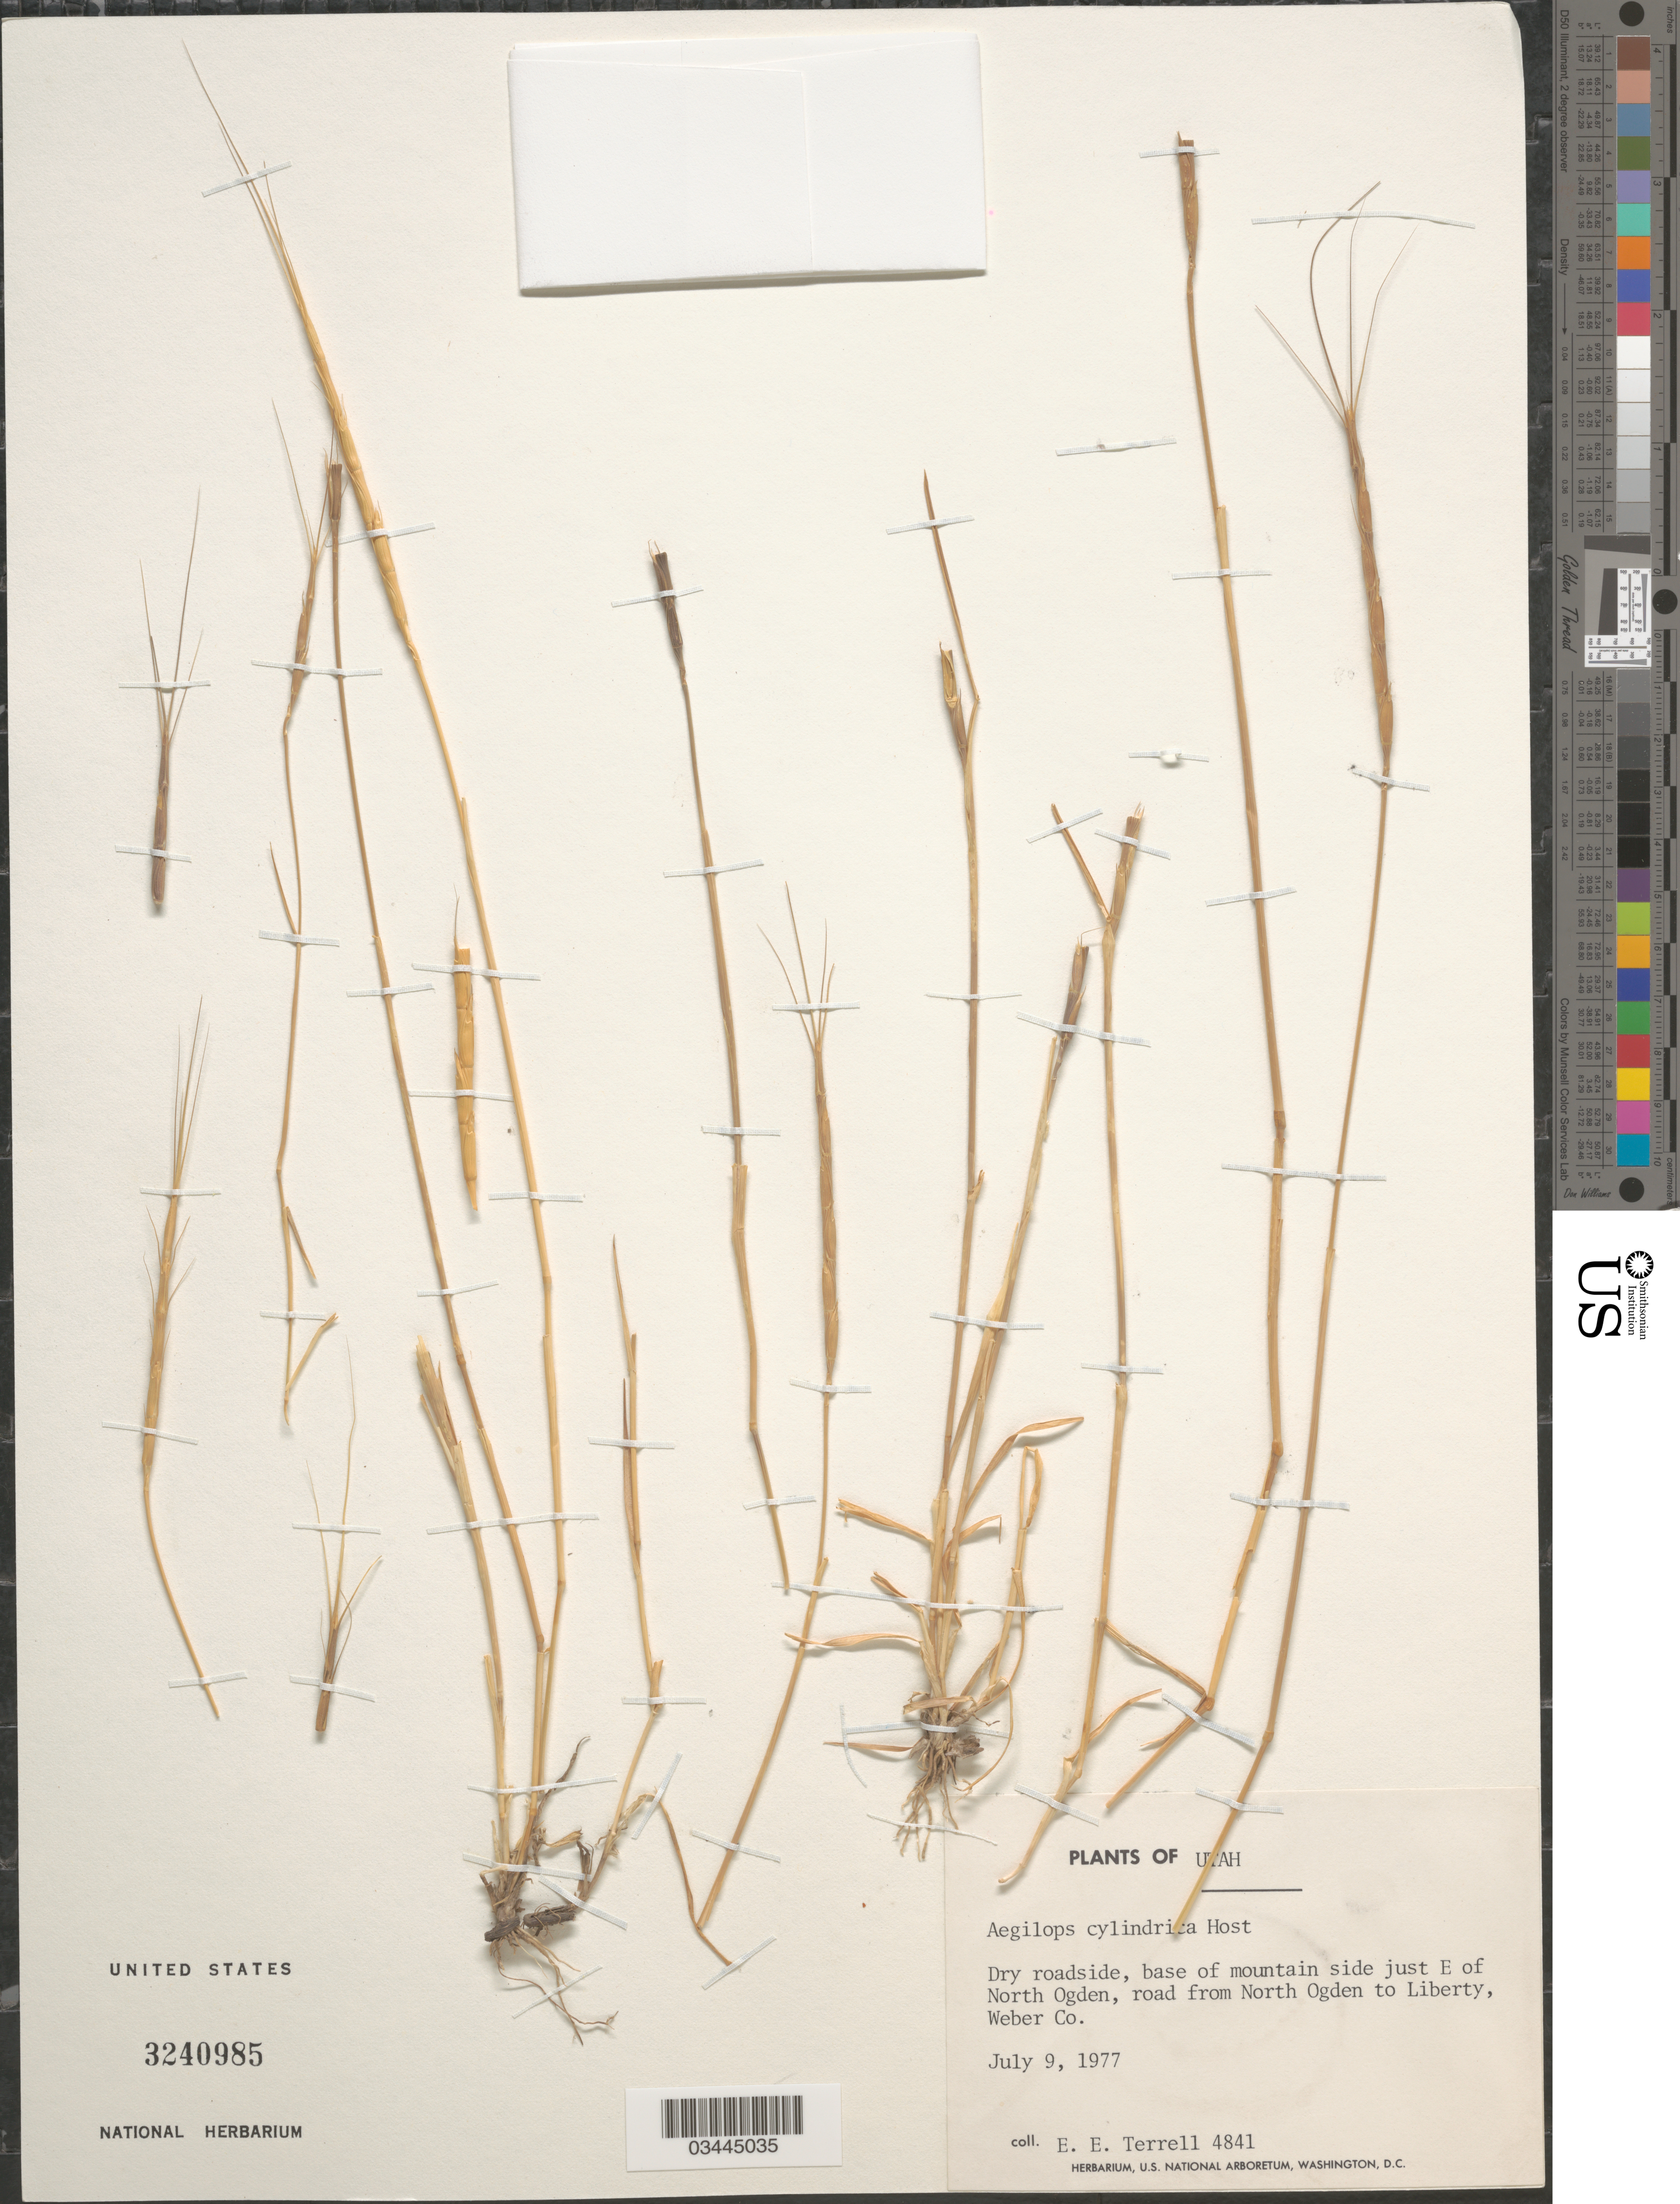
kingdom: Plantae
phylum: Tracheophyta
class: Liliopsida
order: Poales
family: Poaceae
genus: Aegilops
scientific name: Aegilops cylindrica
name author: Host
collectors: E. E. Terrell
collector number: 4841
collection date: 1977-07-09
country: United States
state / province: Utah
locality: Dry roadside, base of mountain side just E of North Ogden, road from North Ogden to Liberty, Weber Co.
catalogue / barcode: US 3240985